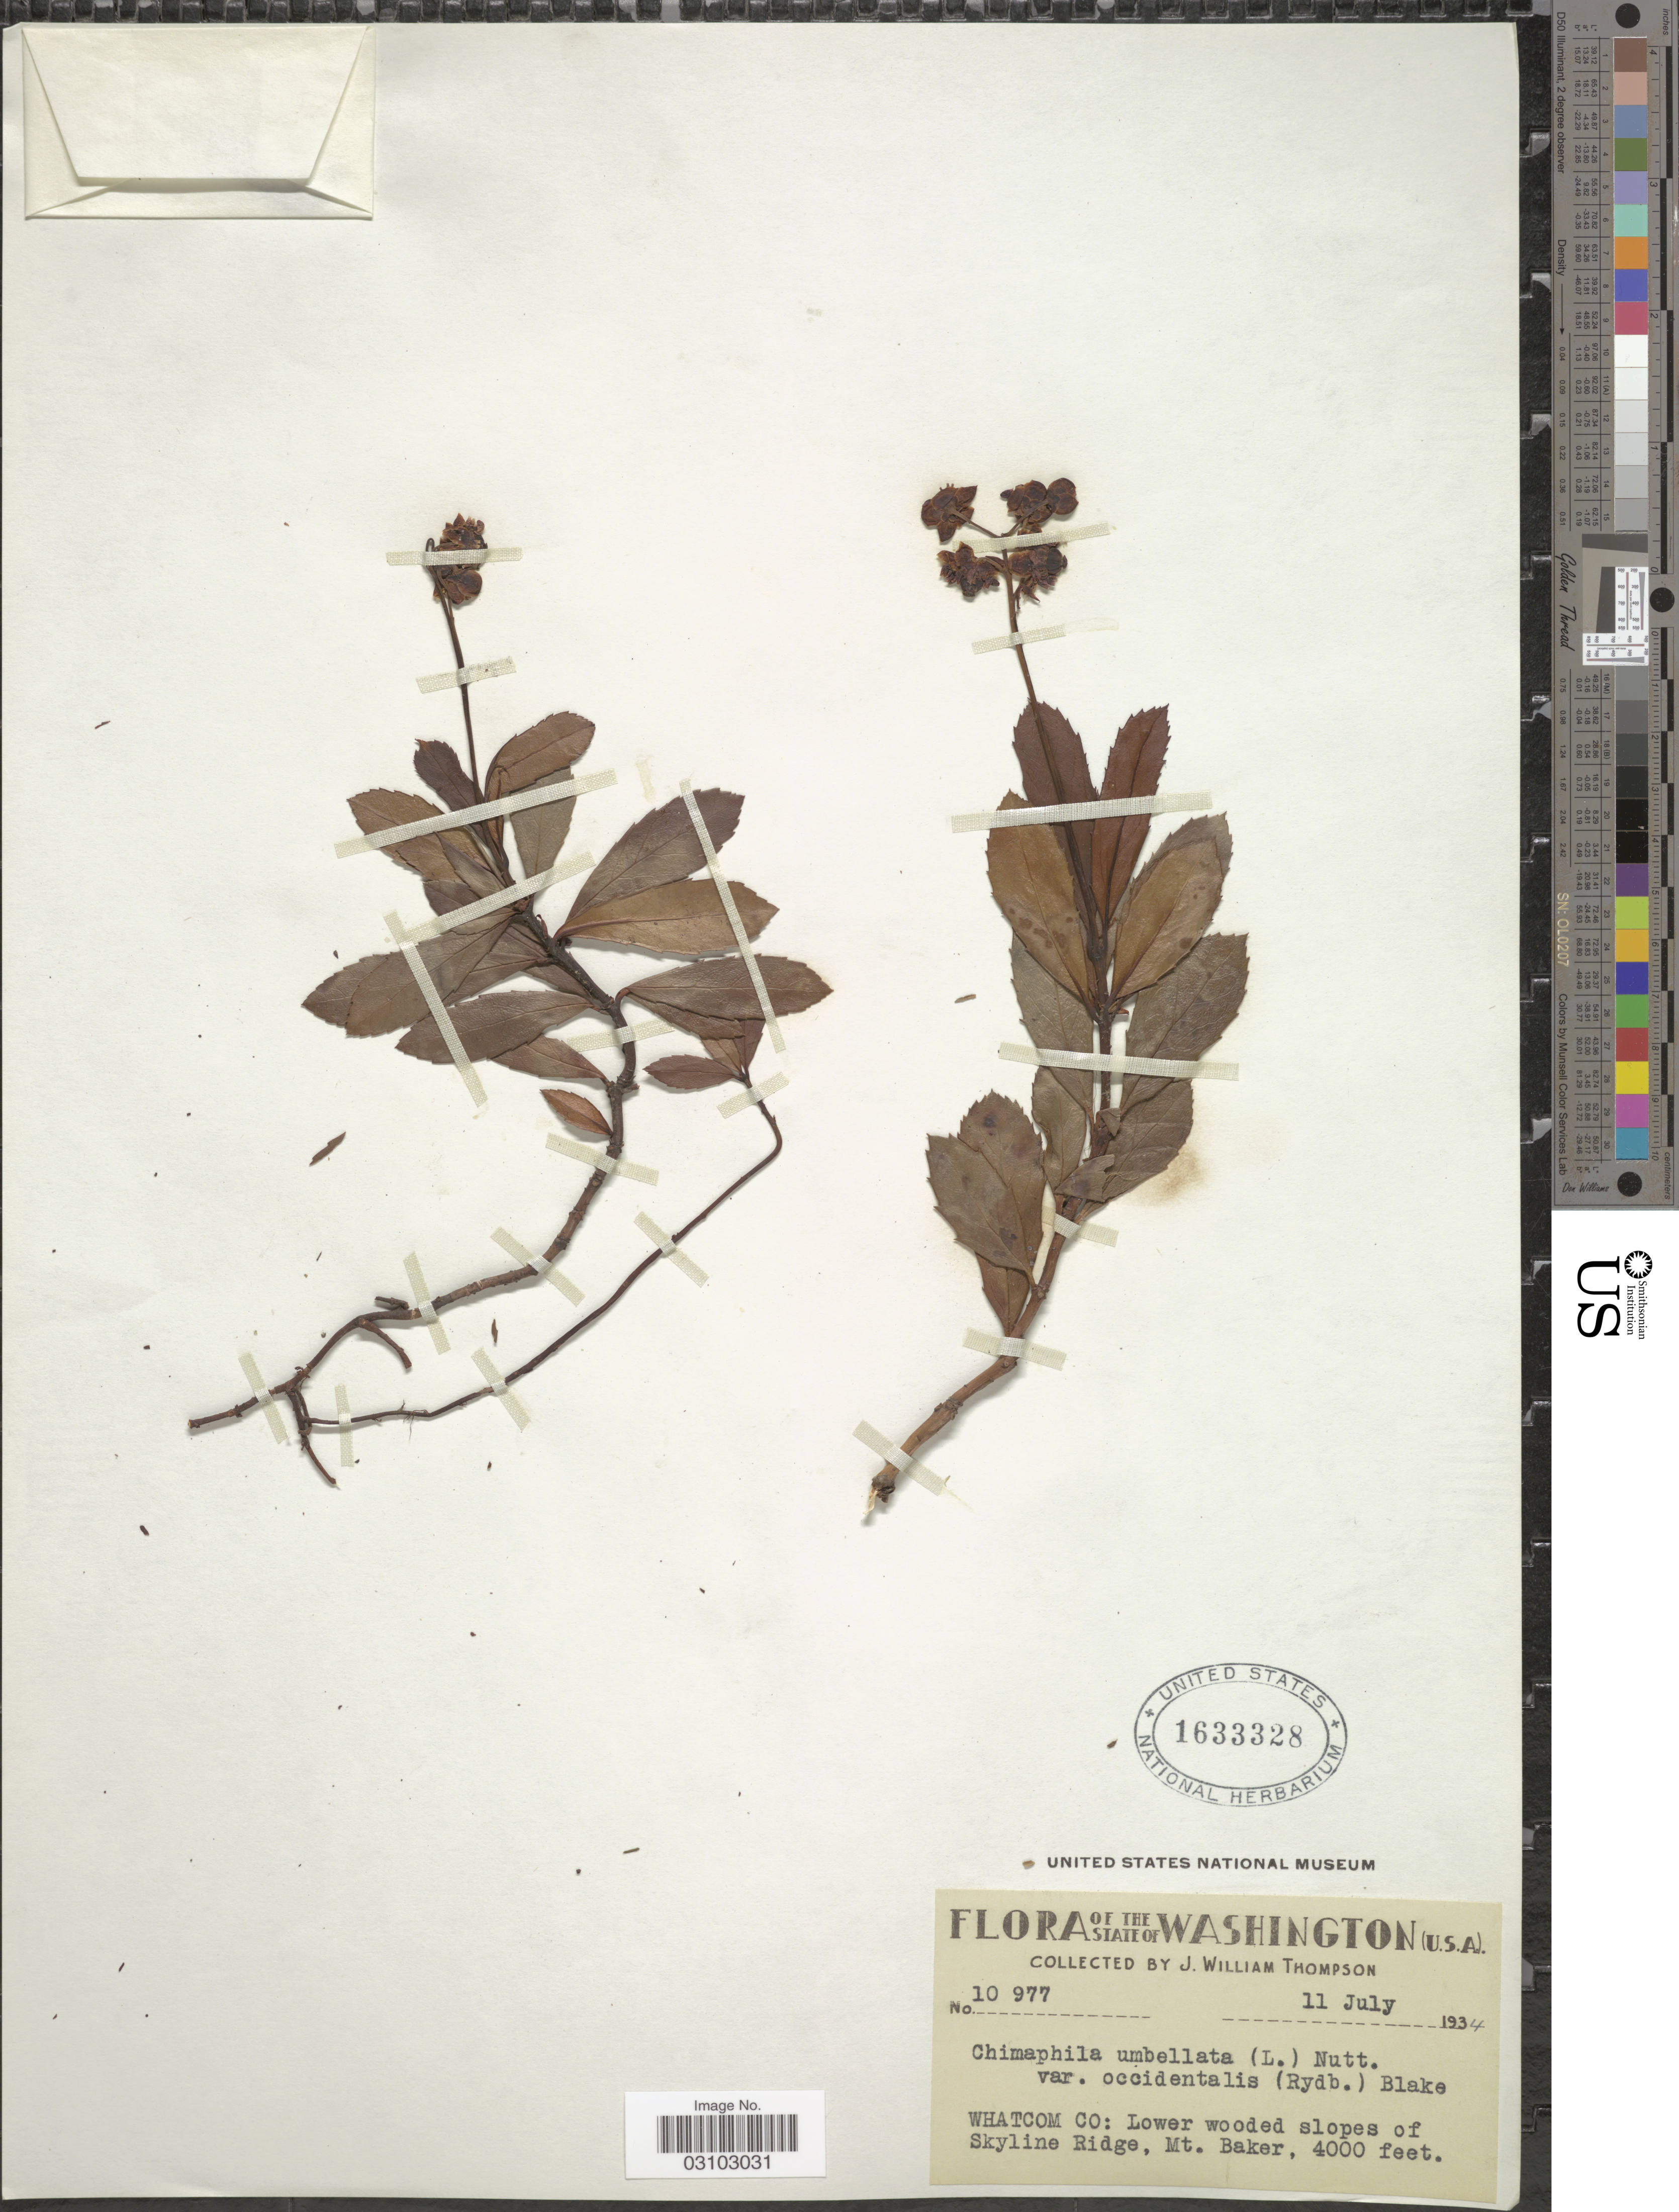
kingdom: Plantae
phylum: Tracheophyta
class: Magnoliopsida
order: Ericales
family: Ericaceae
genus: Chimaphila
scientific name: Chimaphila umbellata subsp. occidentalis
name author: (Rydb.) Hultén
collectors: J. W. Thompson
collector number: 10977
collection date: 1934-07-11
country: United States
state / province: Washington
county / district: Whitman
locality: Whatcom Co: Lower wooded slopes of Skyline Ridge, Mt. Baker.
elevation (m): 1219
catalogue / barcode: US 1633328